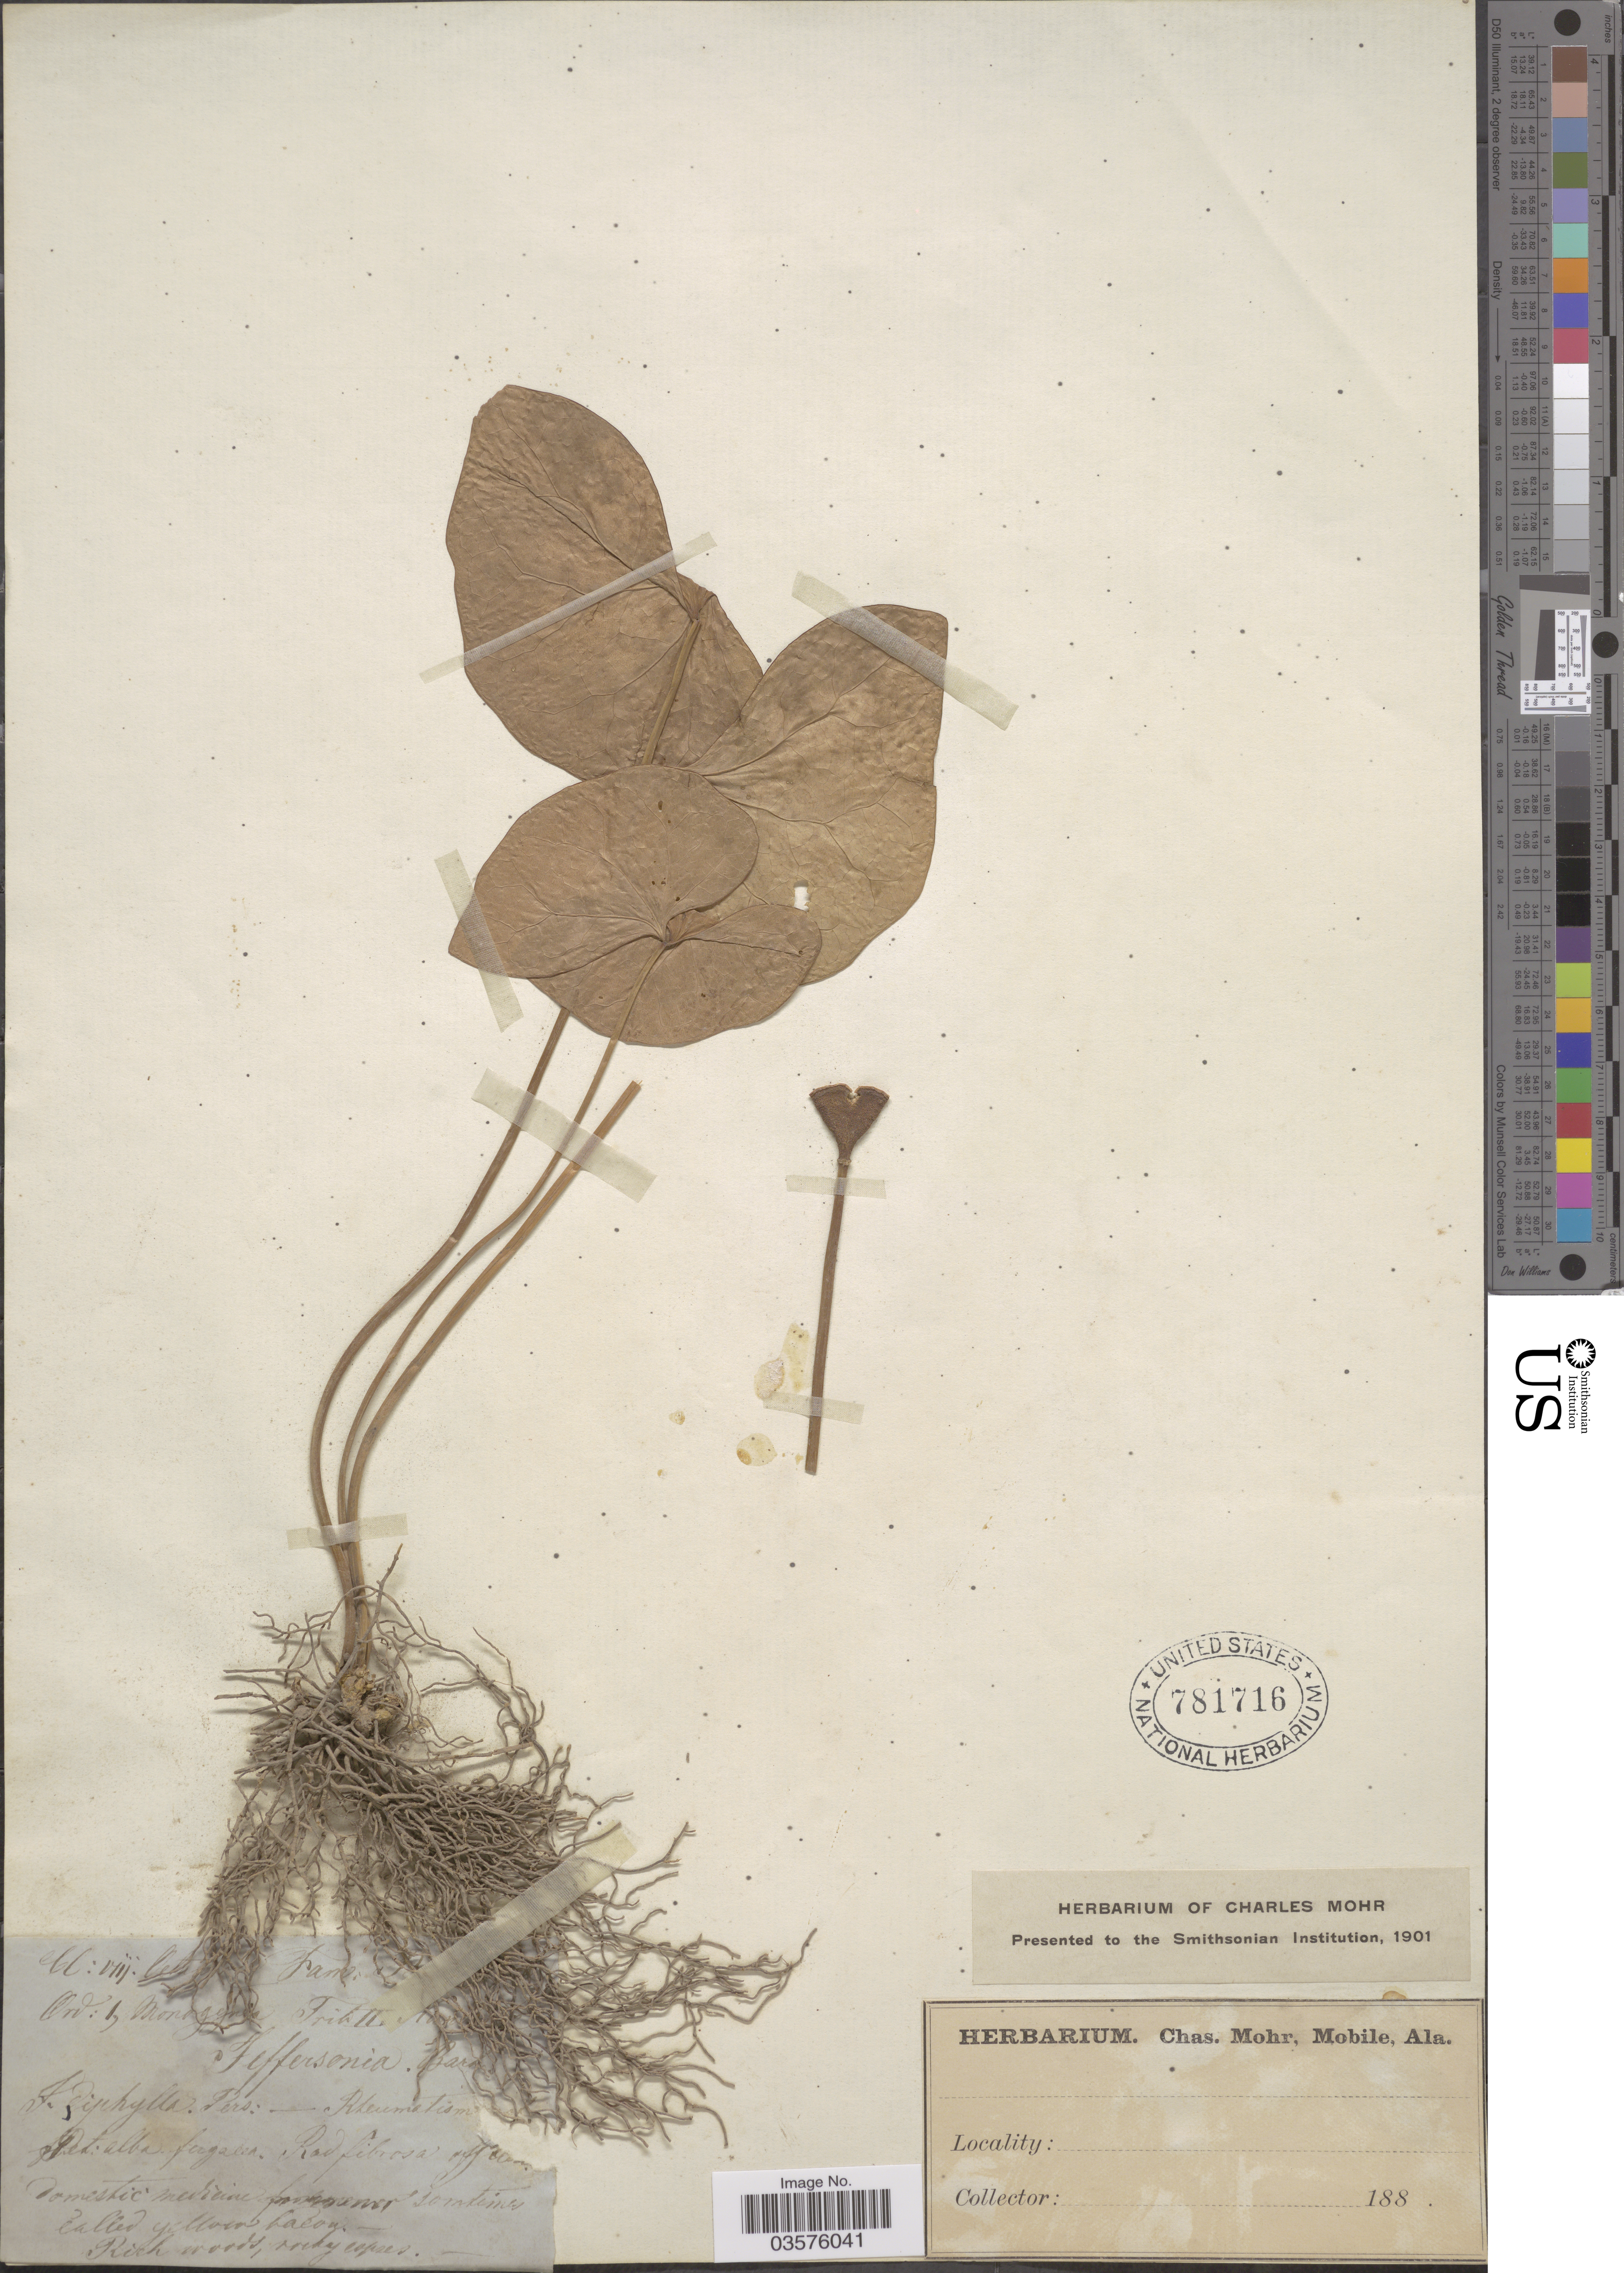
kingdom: Plantae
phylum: Tracheophyta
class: Magnoliopsida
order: Ranunculales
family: Berberidaceae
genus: Jeffersonia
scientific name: Jeffersonia diphylla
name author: (L.) Pers.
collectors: ex herb. Charles Mohr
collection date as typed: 188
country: United States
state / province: Alabama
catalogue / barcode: US 781716